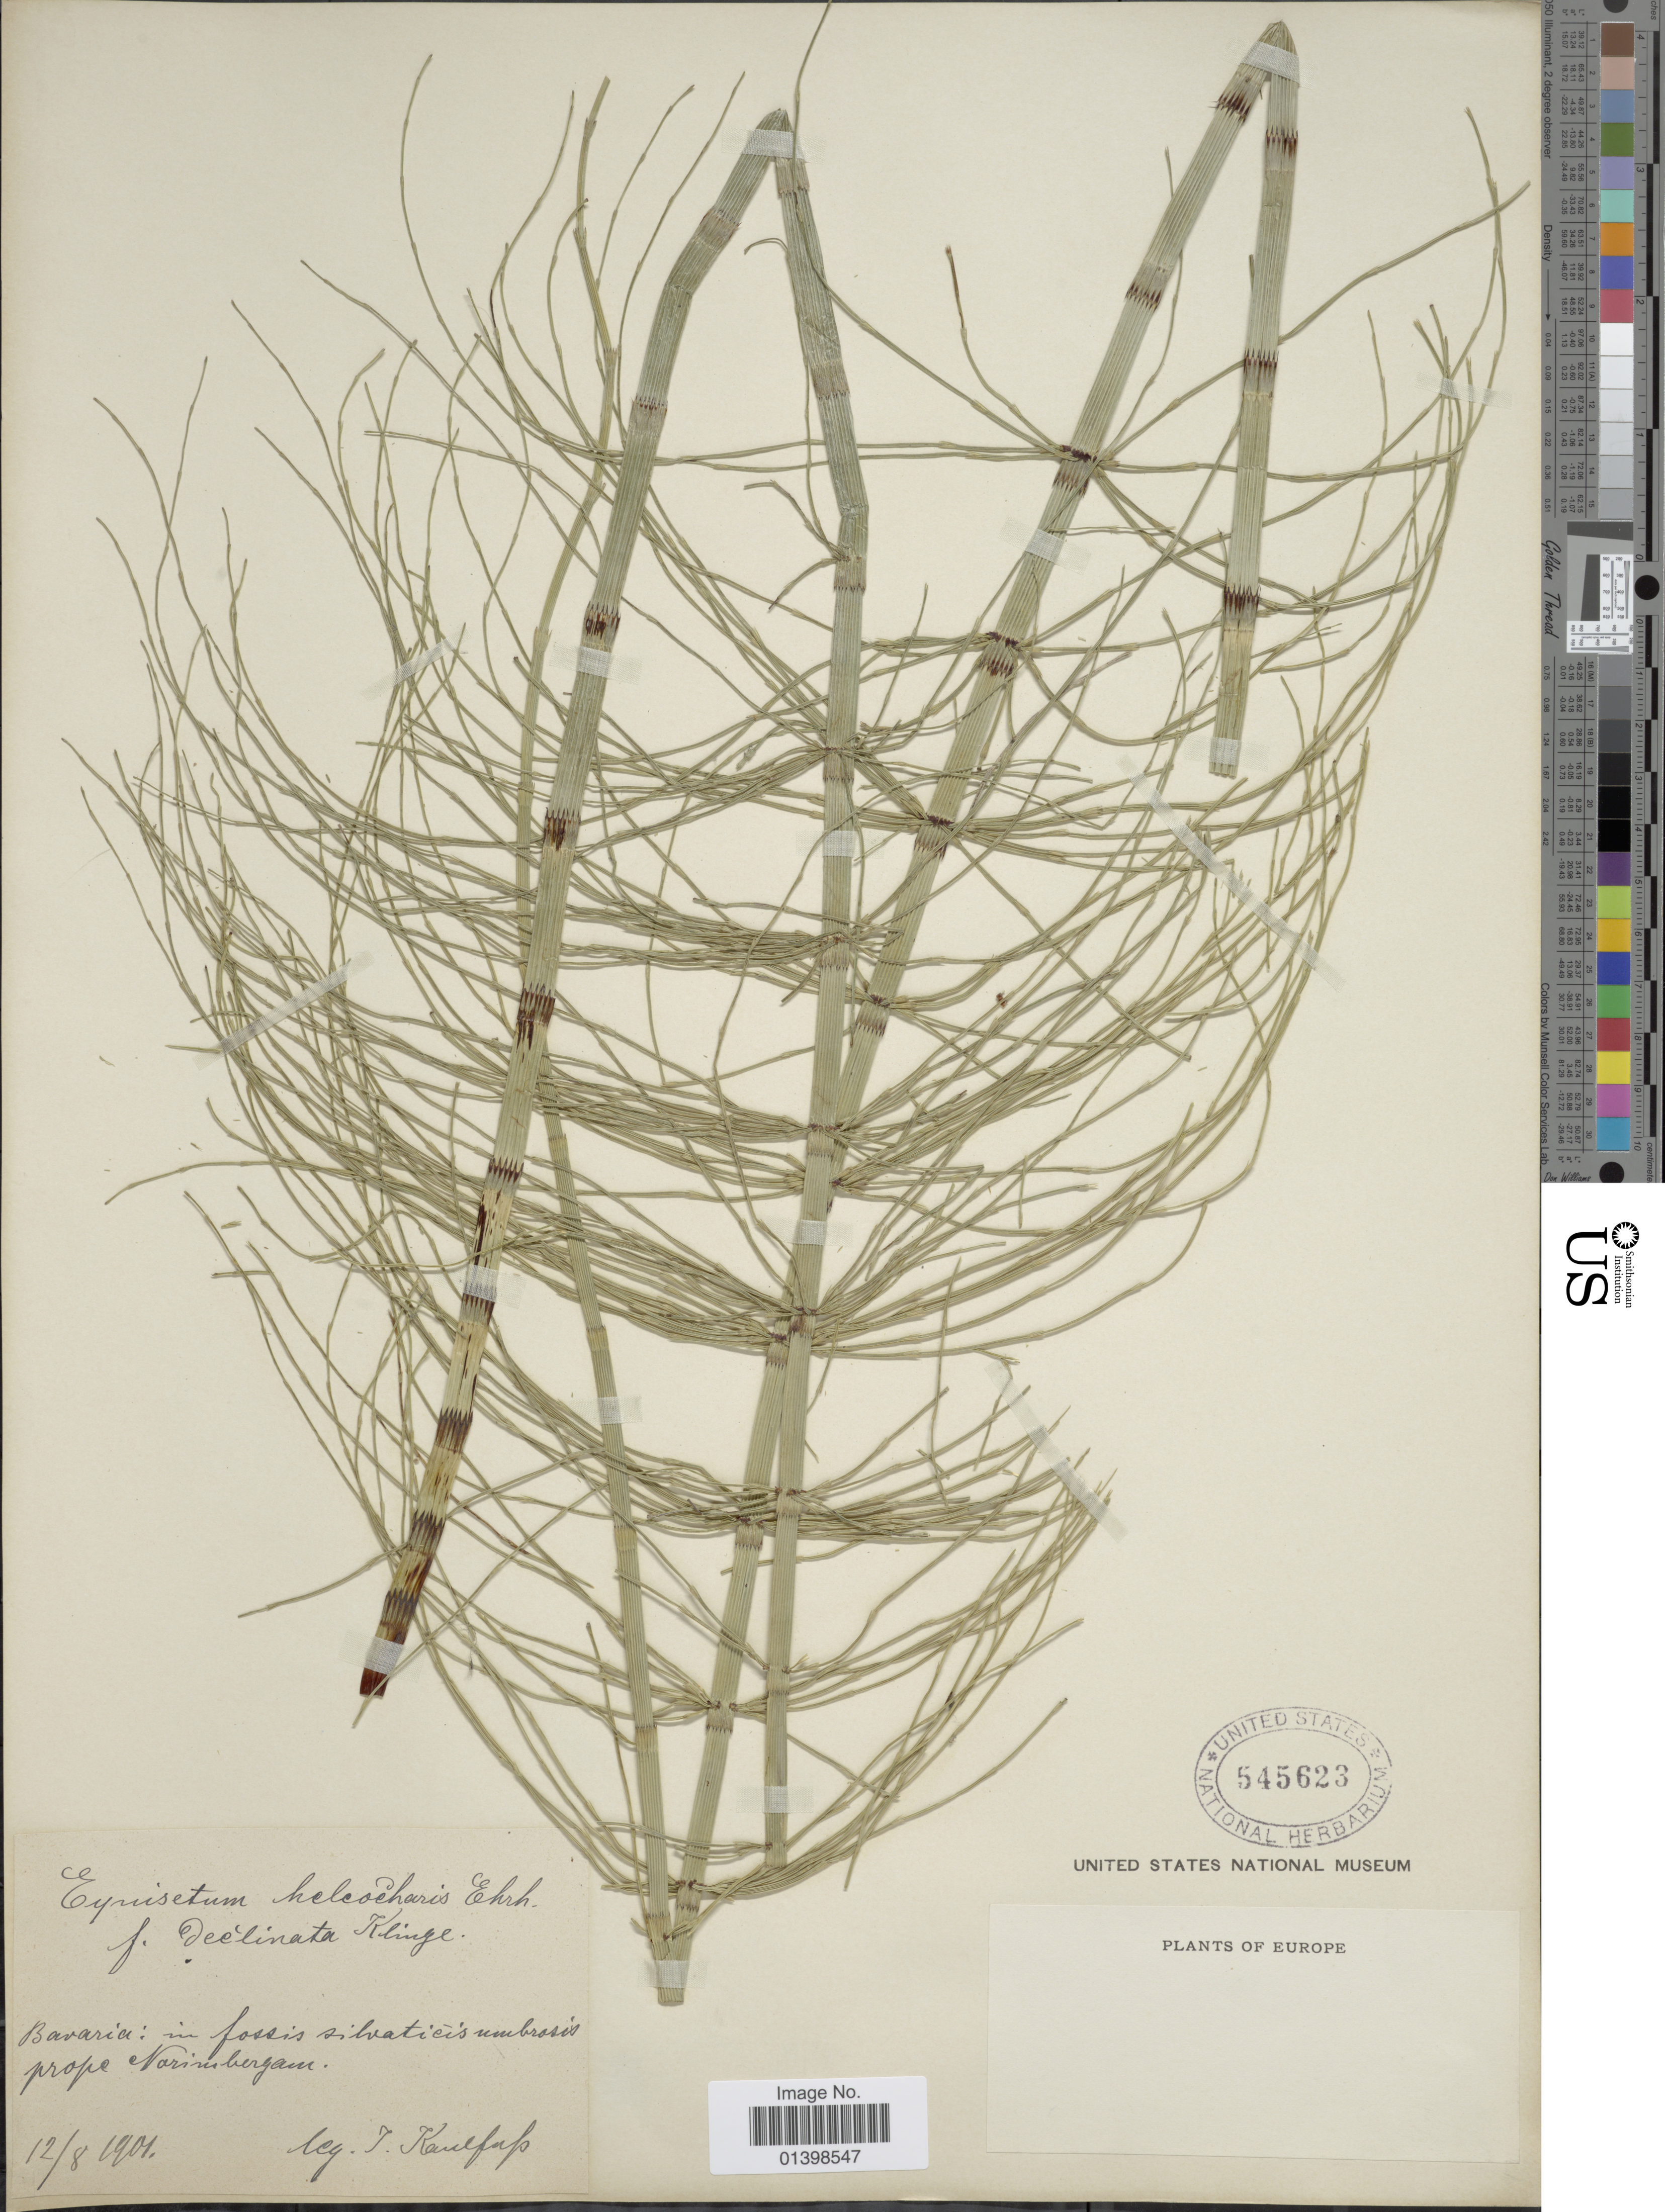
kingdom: Plantae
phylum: Tracheophyta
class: Polypodiopsida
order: Equisetales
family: Equisetaceae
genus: Equisetum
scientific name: Equisetum fluviatile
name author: L.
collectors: J. S. Kaulfuss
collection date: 1901-08-12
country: Germany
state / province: Bayern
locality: Bavaria: in fossis silvaticis umbrosis prope Narimbergam [interpreted]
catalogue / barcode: US 545623